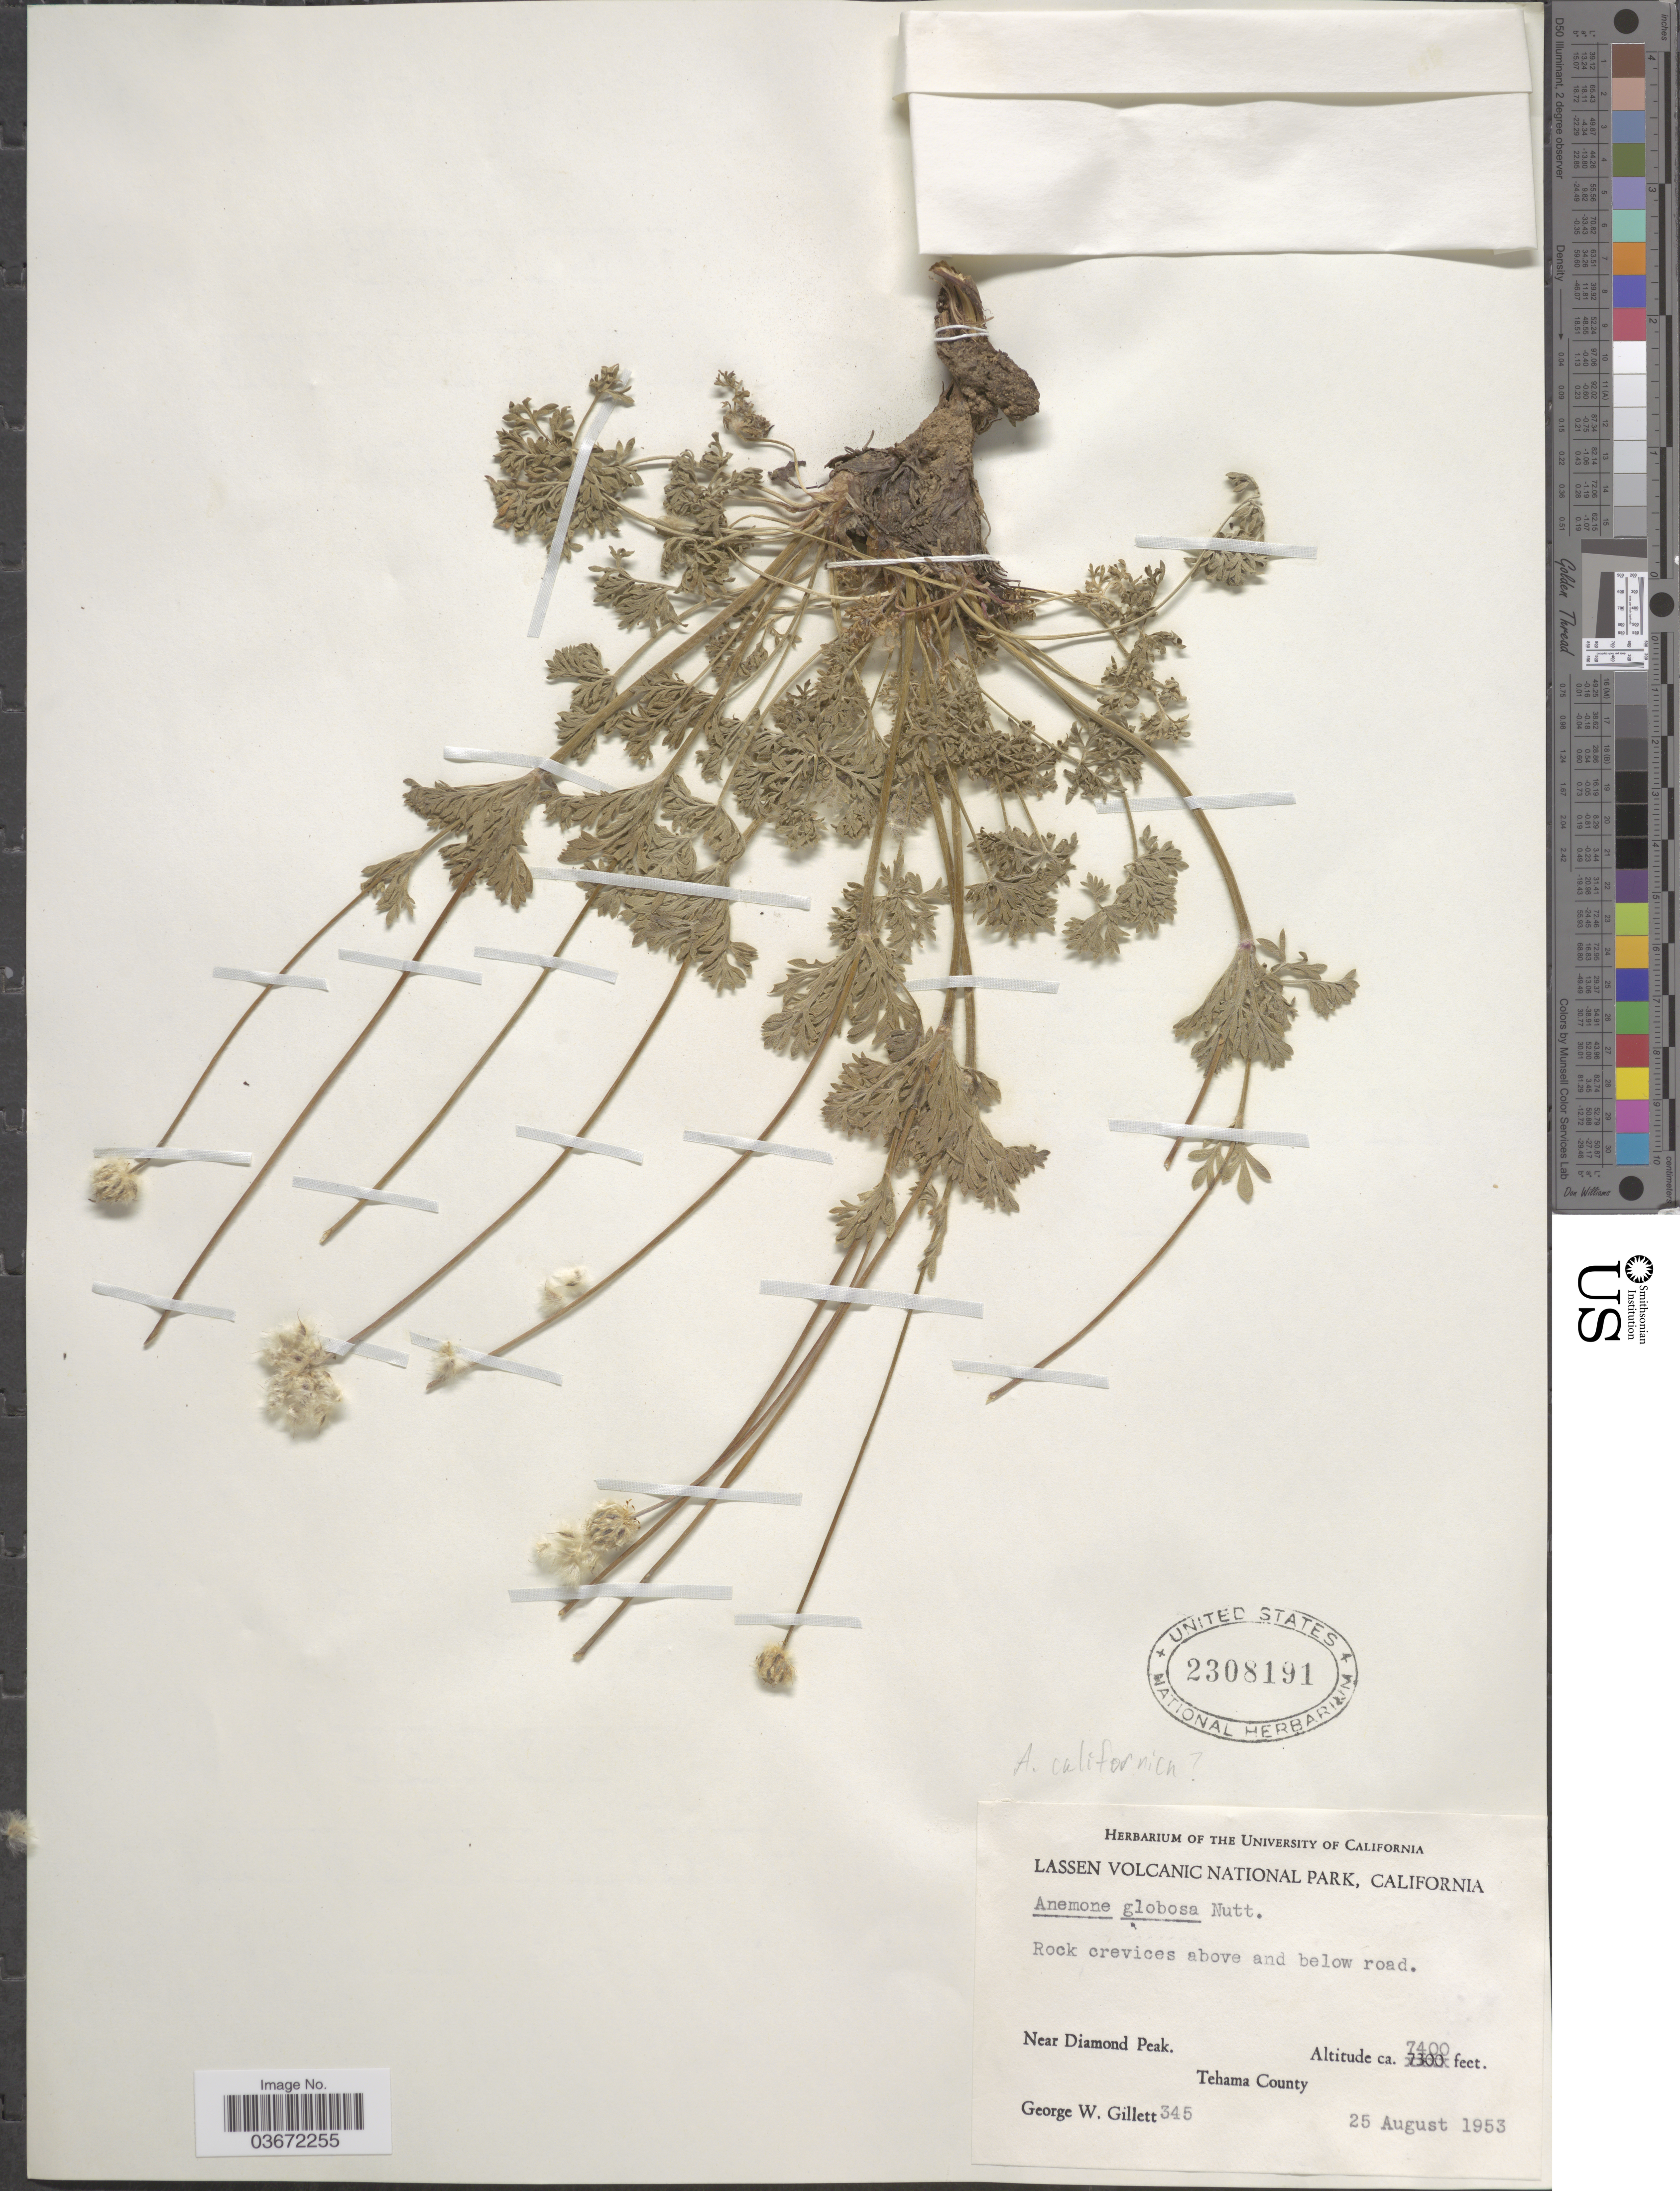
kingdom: Plantae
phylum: Tracheophyta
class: Magnoliopsida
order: Ranunculales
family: Ranunculaceae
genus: Anemone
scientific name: Anemone globosa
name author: (Torr. & A. Gray) Nutt. ex A. Heller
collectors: G. Gillett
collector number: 345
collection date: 1953-08-25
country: United States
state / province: California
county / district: Tehama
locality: Lassen Volcanic National Park. Rock crevices above and below road. Near Diamond Peak. Tehama County.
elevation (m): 2256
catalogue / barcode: US 2308191